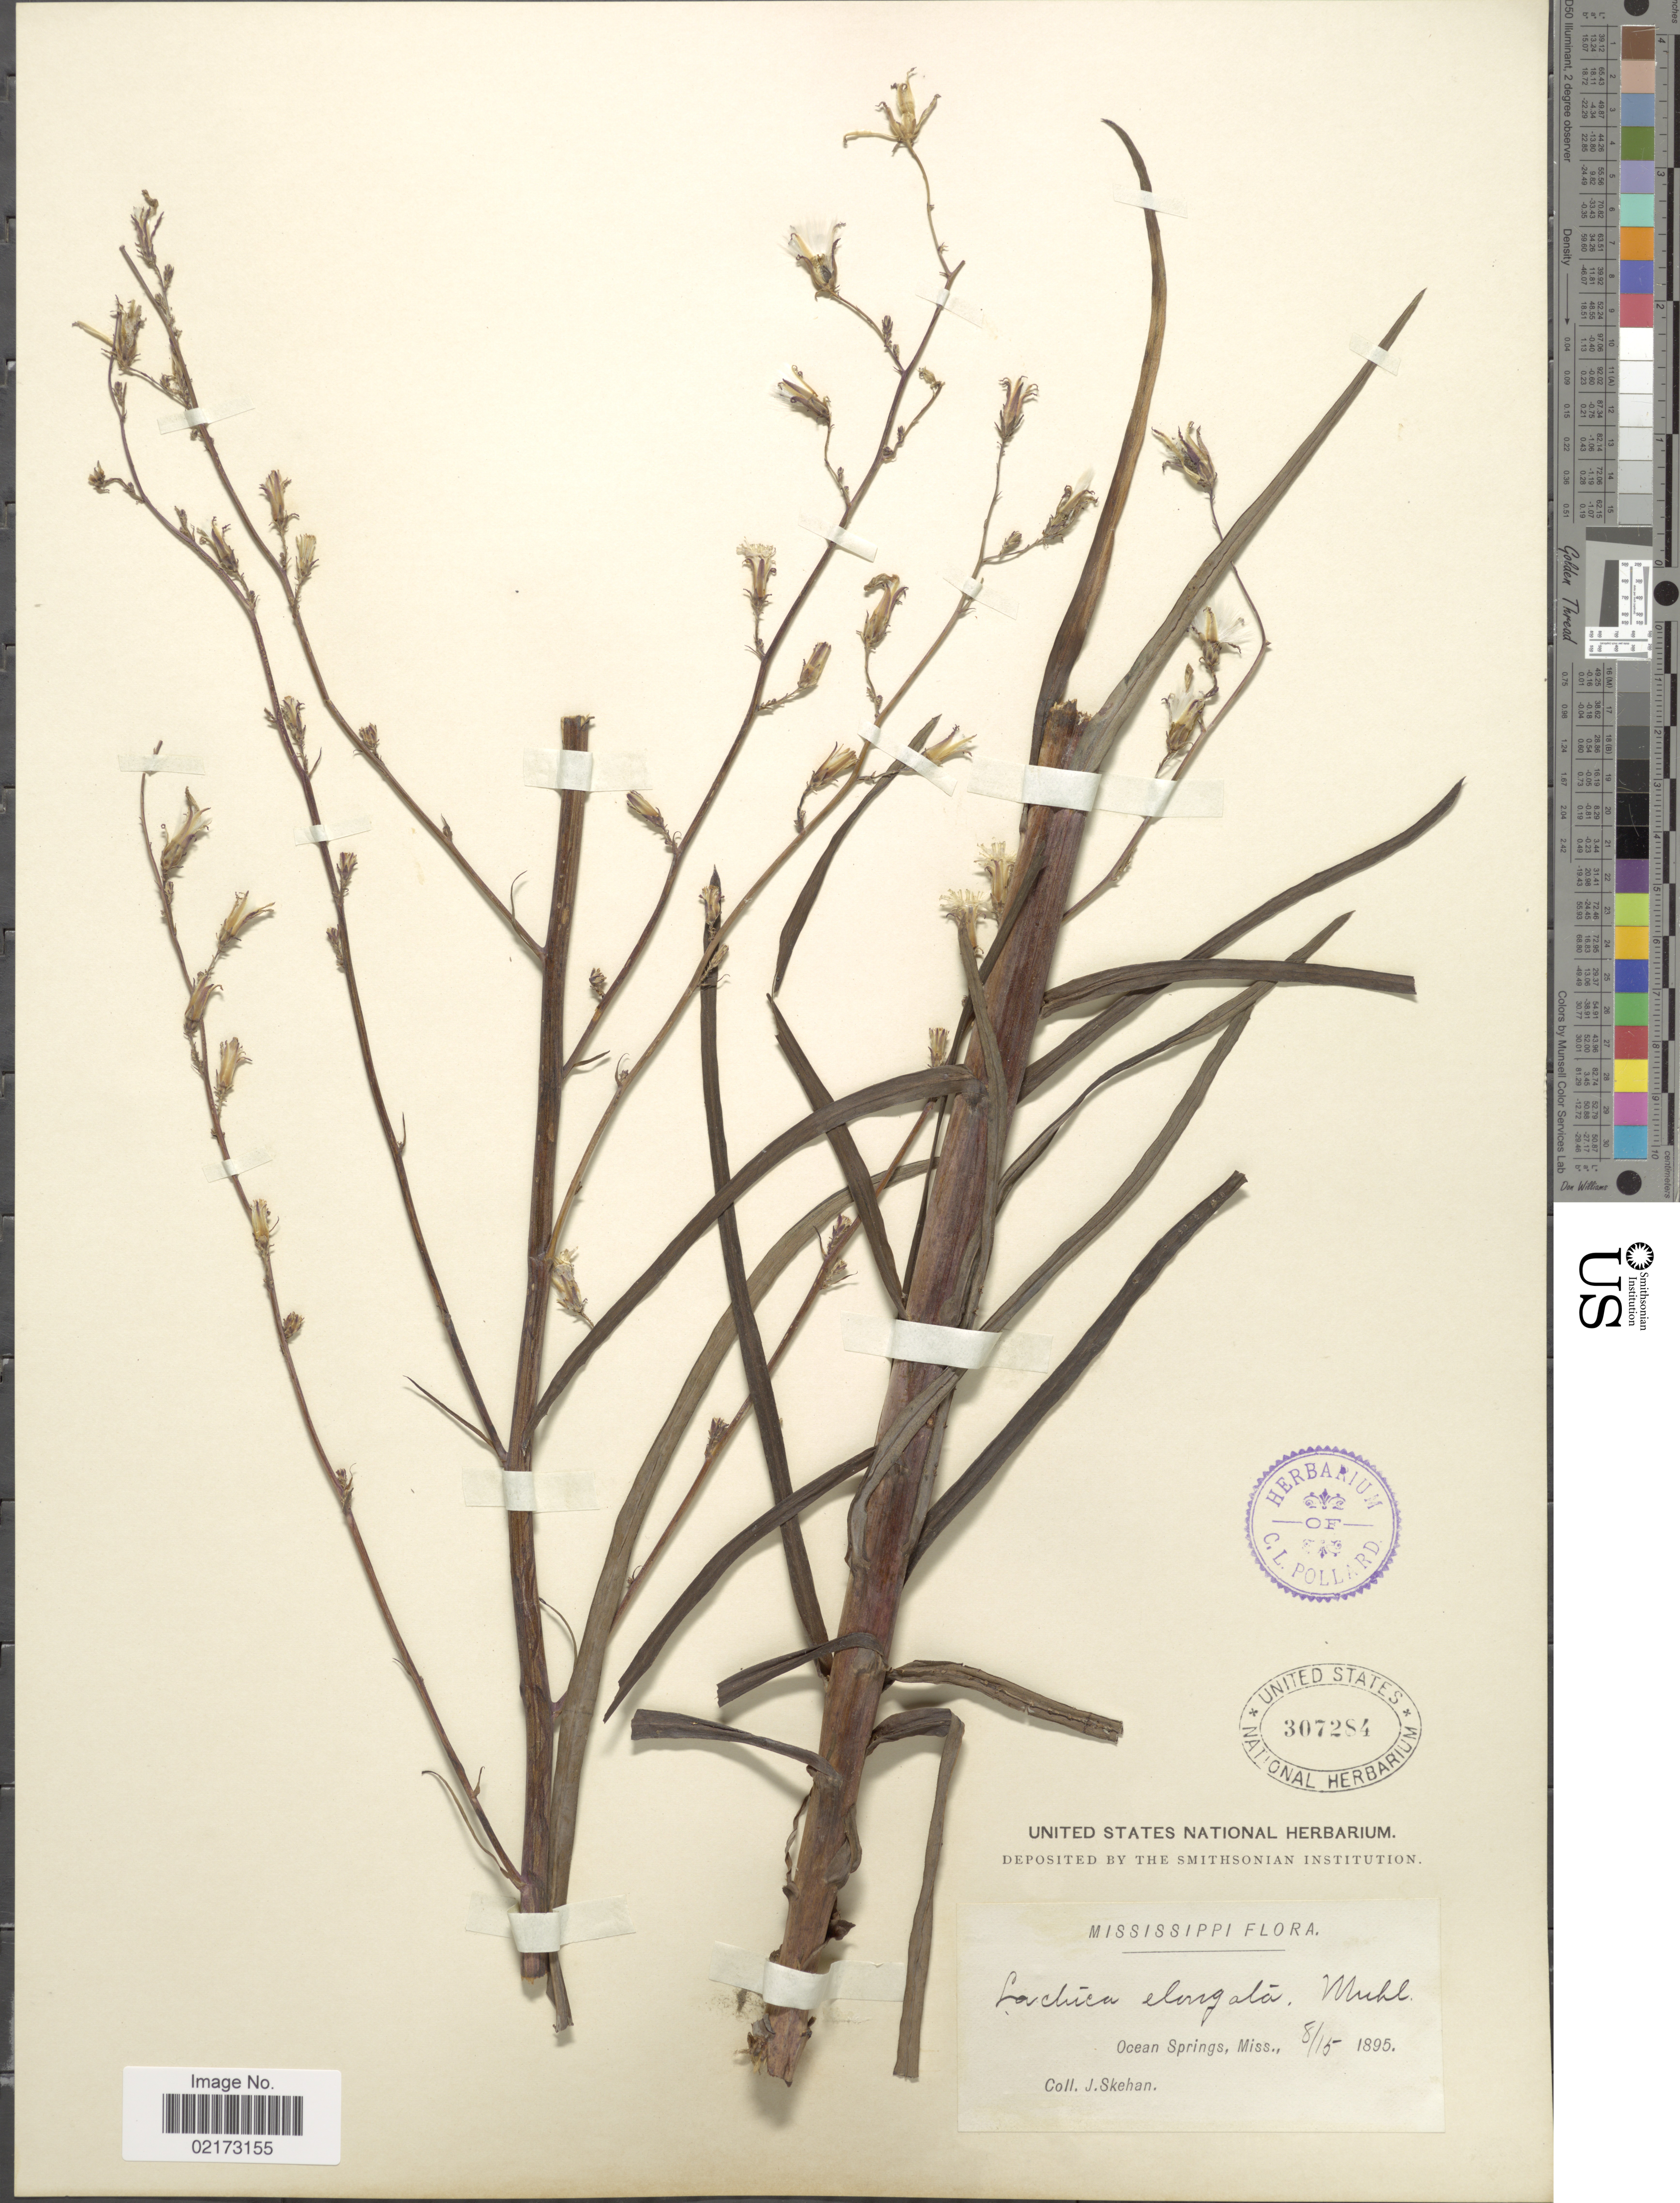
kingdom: Plantae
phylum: Tracheophyta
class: Magnoliopsida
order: Asterales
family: Asteraceae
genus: Lactuca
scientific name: Lactuca graminifolia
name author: Michx.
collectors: J. Skehan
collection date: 1895-08-15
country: United States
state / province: Mississippi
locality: Ocean Springs, Miss.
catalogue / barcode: US 307284